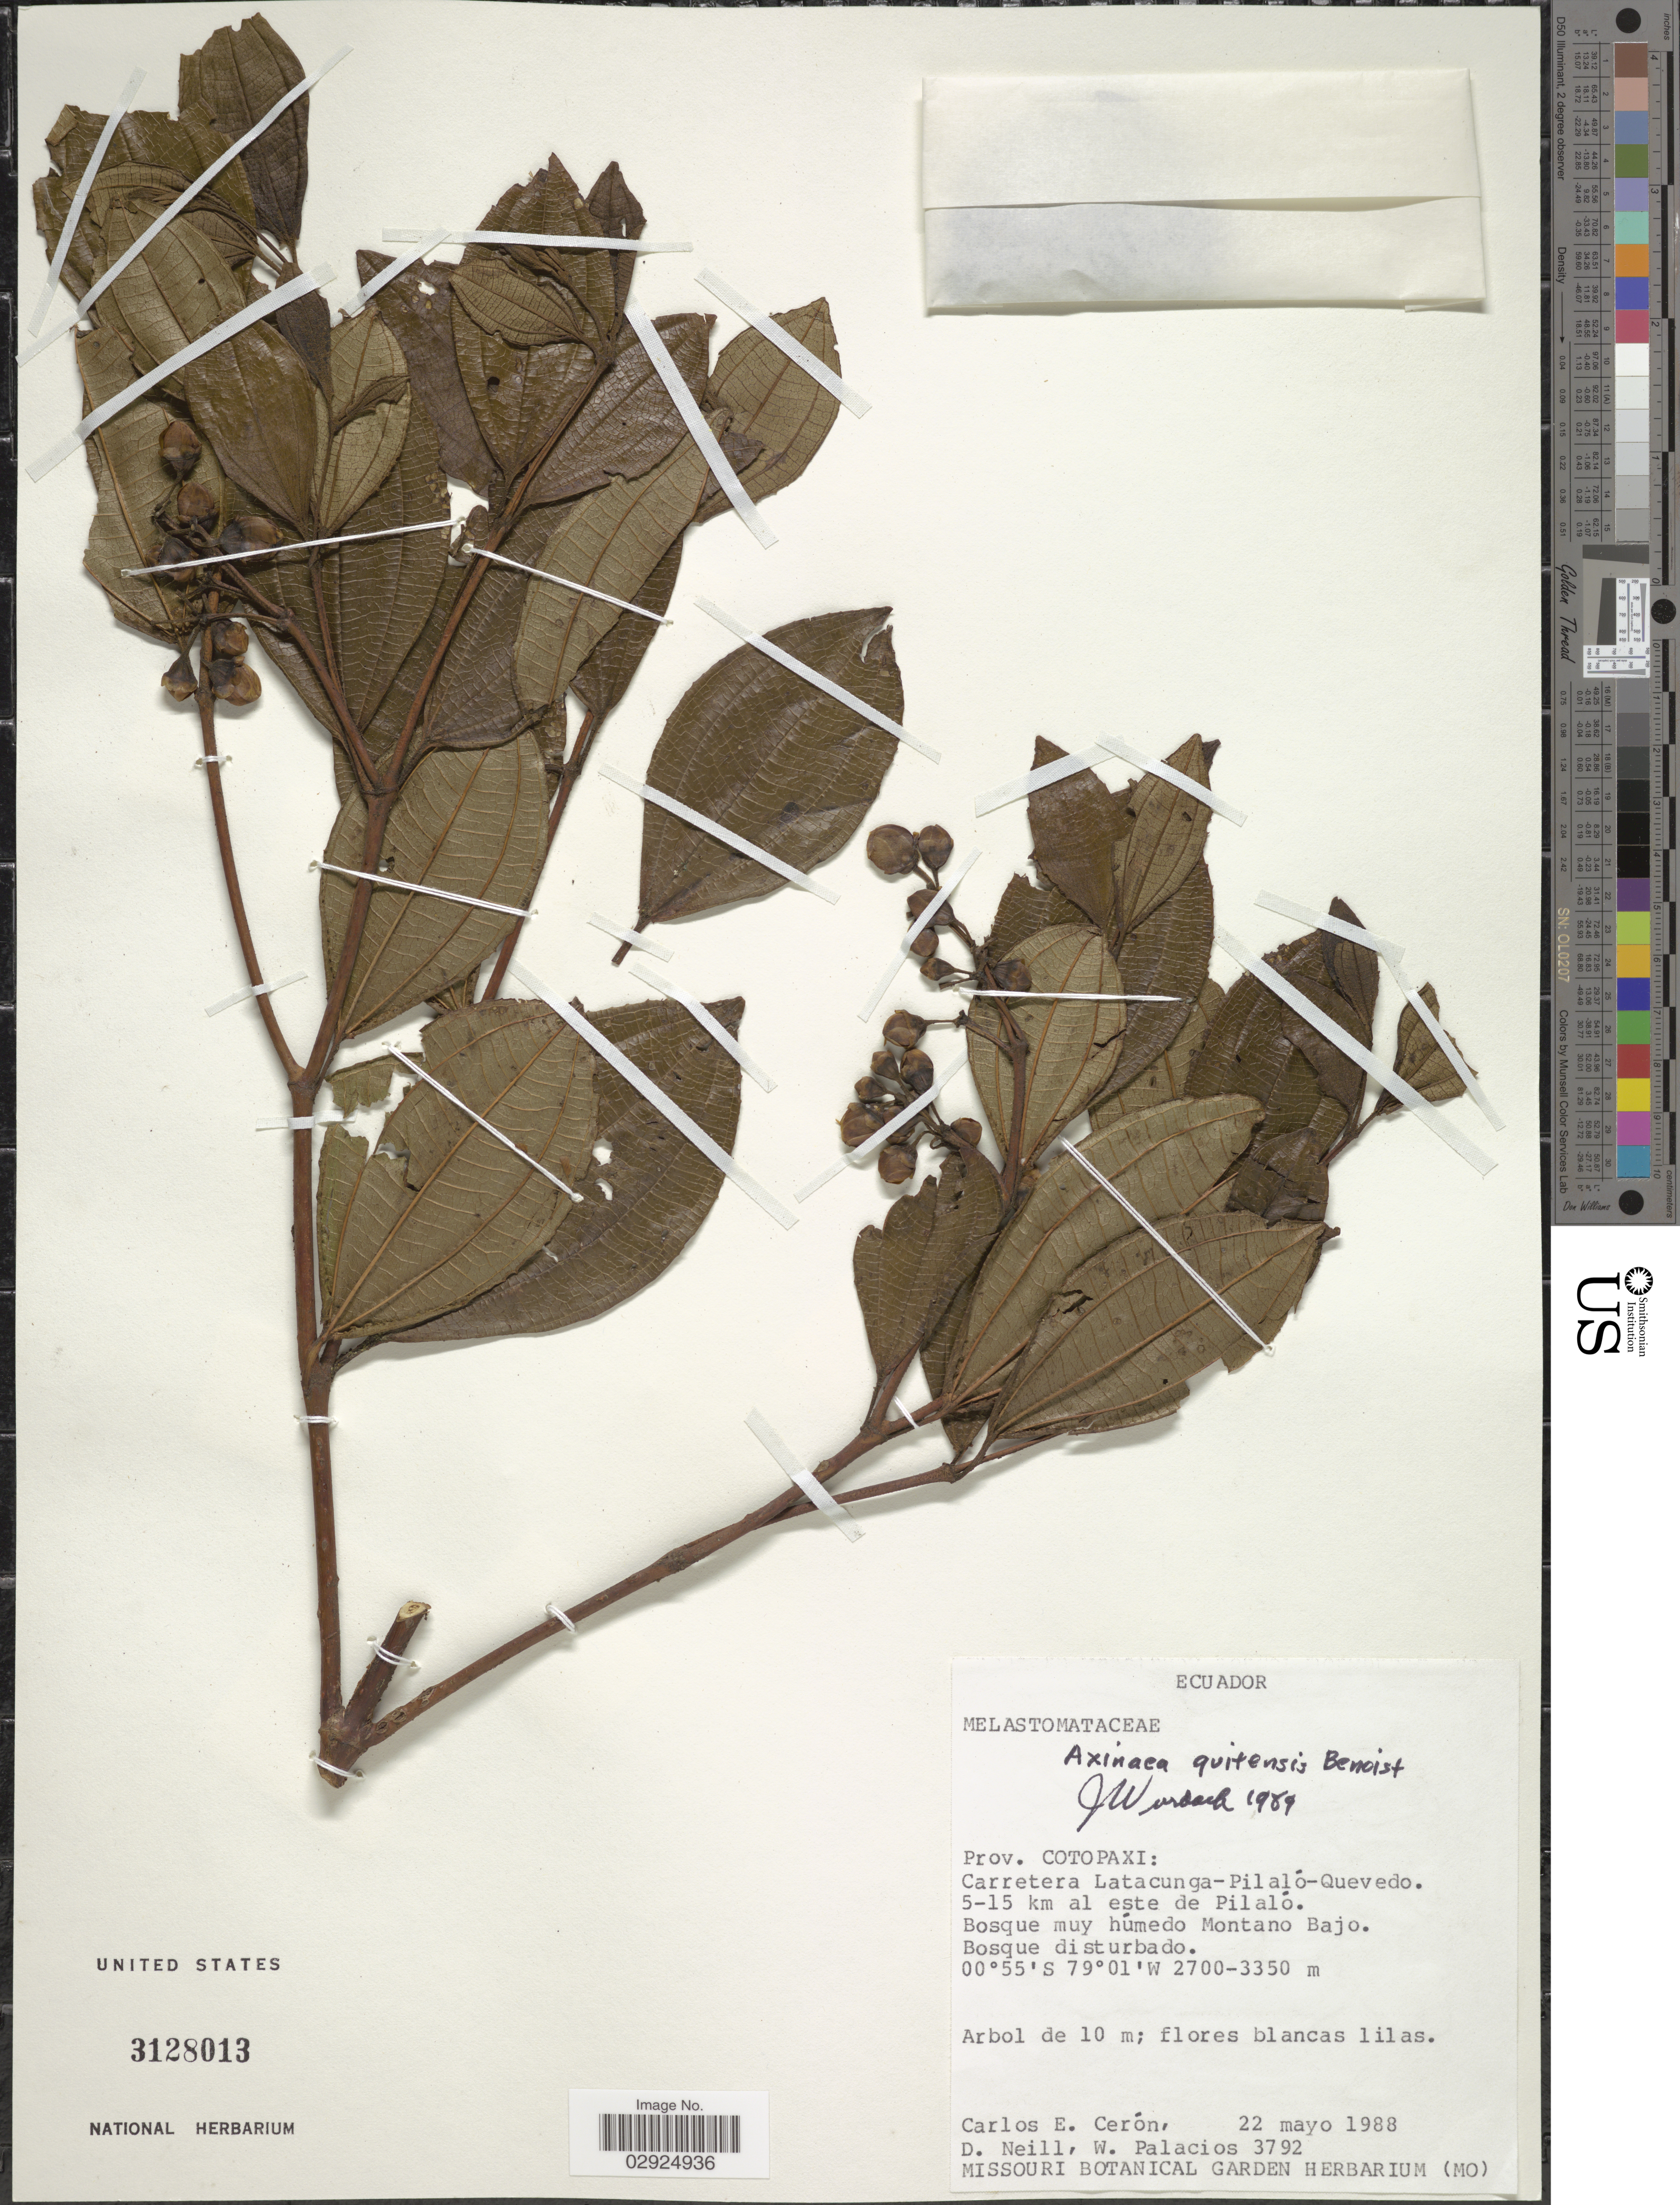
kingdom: Plantae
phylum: Tracheophyta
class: Magnoliopsida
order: Myrtales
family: Melastomataceae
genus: Axinaea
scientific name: Axinaea quitensis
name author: Benoist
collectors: C. E. Cerón M., D. Neill & W. Palacios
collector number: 3792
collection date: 1988-05-22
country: Ecuador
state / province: Cotopaxi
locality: Prov. Cotopaxi: Carretera Latacunga-Pilalo-Quevedo, 5-15 km al este de Pilalo, Bosque muy húmedo Montano Bajo.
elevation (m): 2700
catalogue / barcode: US 3128013